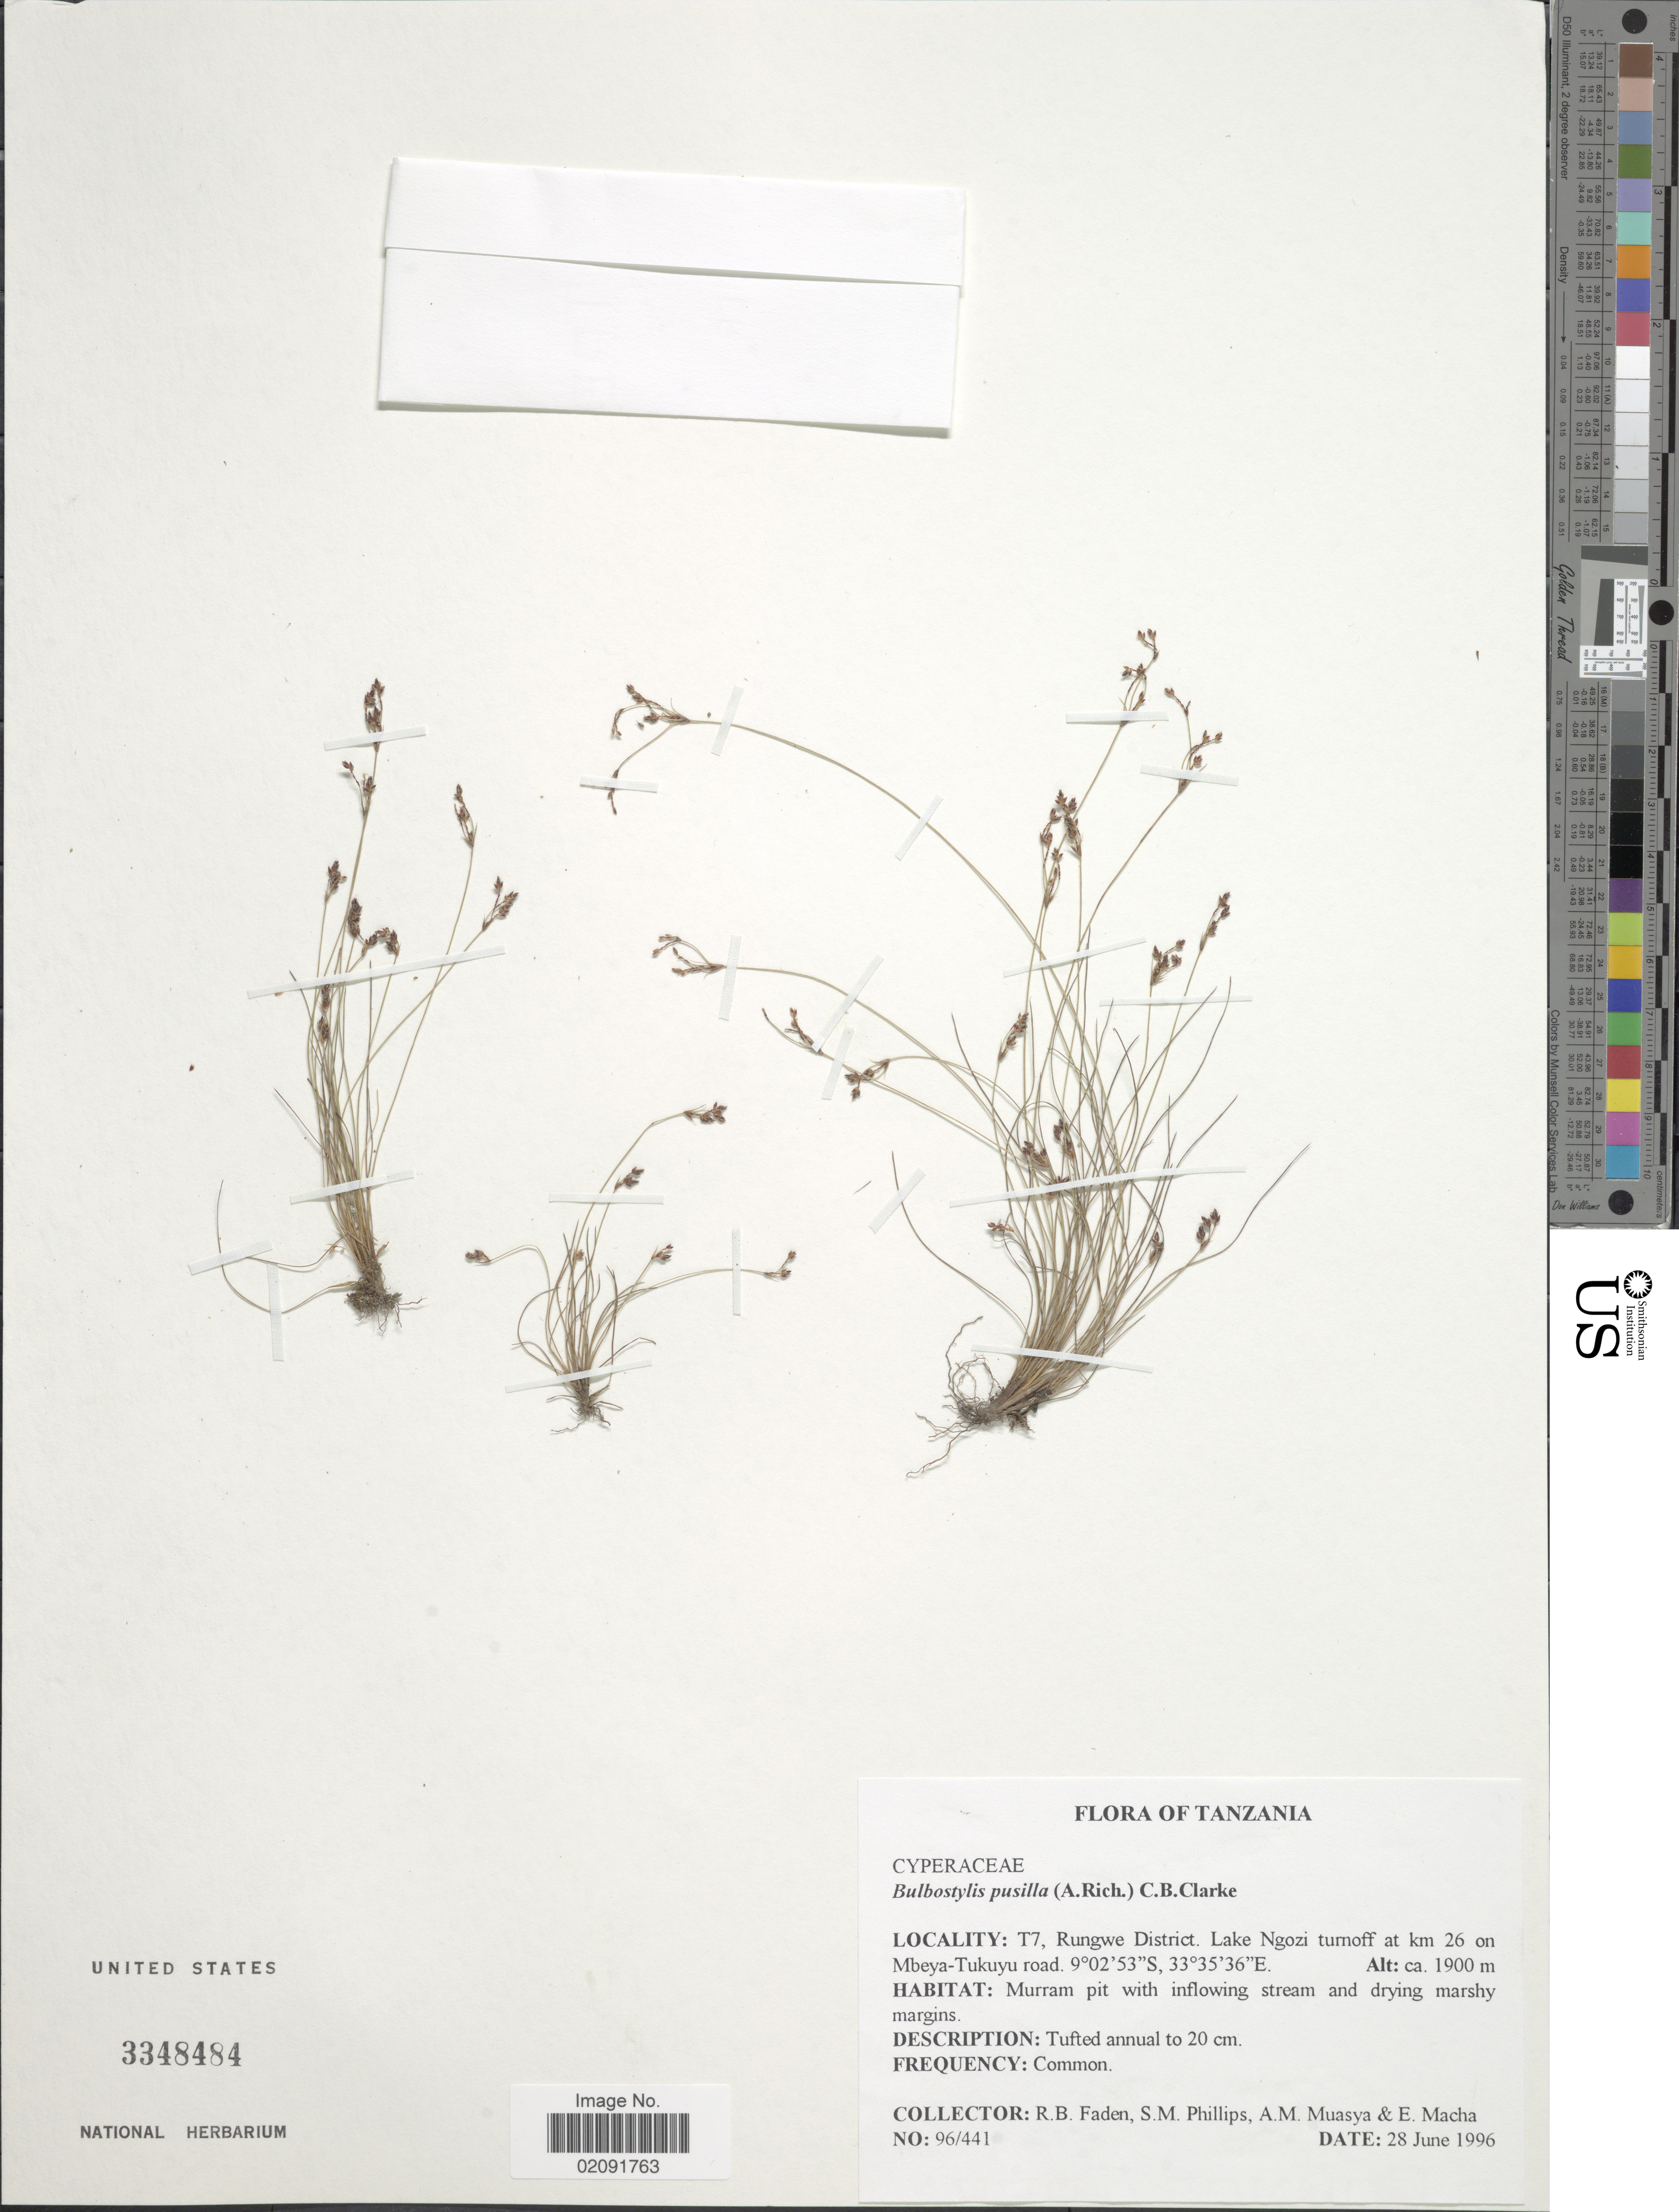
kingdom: Plantae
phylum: Tracheophyta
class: Liliopsida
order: Poales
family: Cyperaceae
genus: Bulbostylis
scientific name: Bulbostylis pusilla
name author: (Hochst. ex A. Rich.) C.B. Clarke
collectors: R. B. Faden, S. M. Phillips, A. Muasya & E. Macha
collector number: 96/441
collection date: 1996-06-28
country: Tanzania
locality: T7, Rungwe District, Lake Ngozi turnoff at km 26 on Mbeya-Tukuyu road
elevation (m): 1900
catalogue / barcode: US 3348484